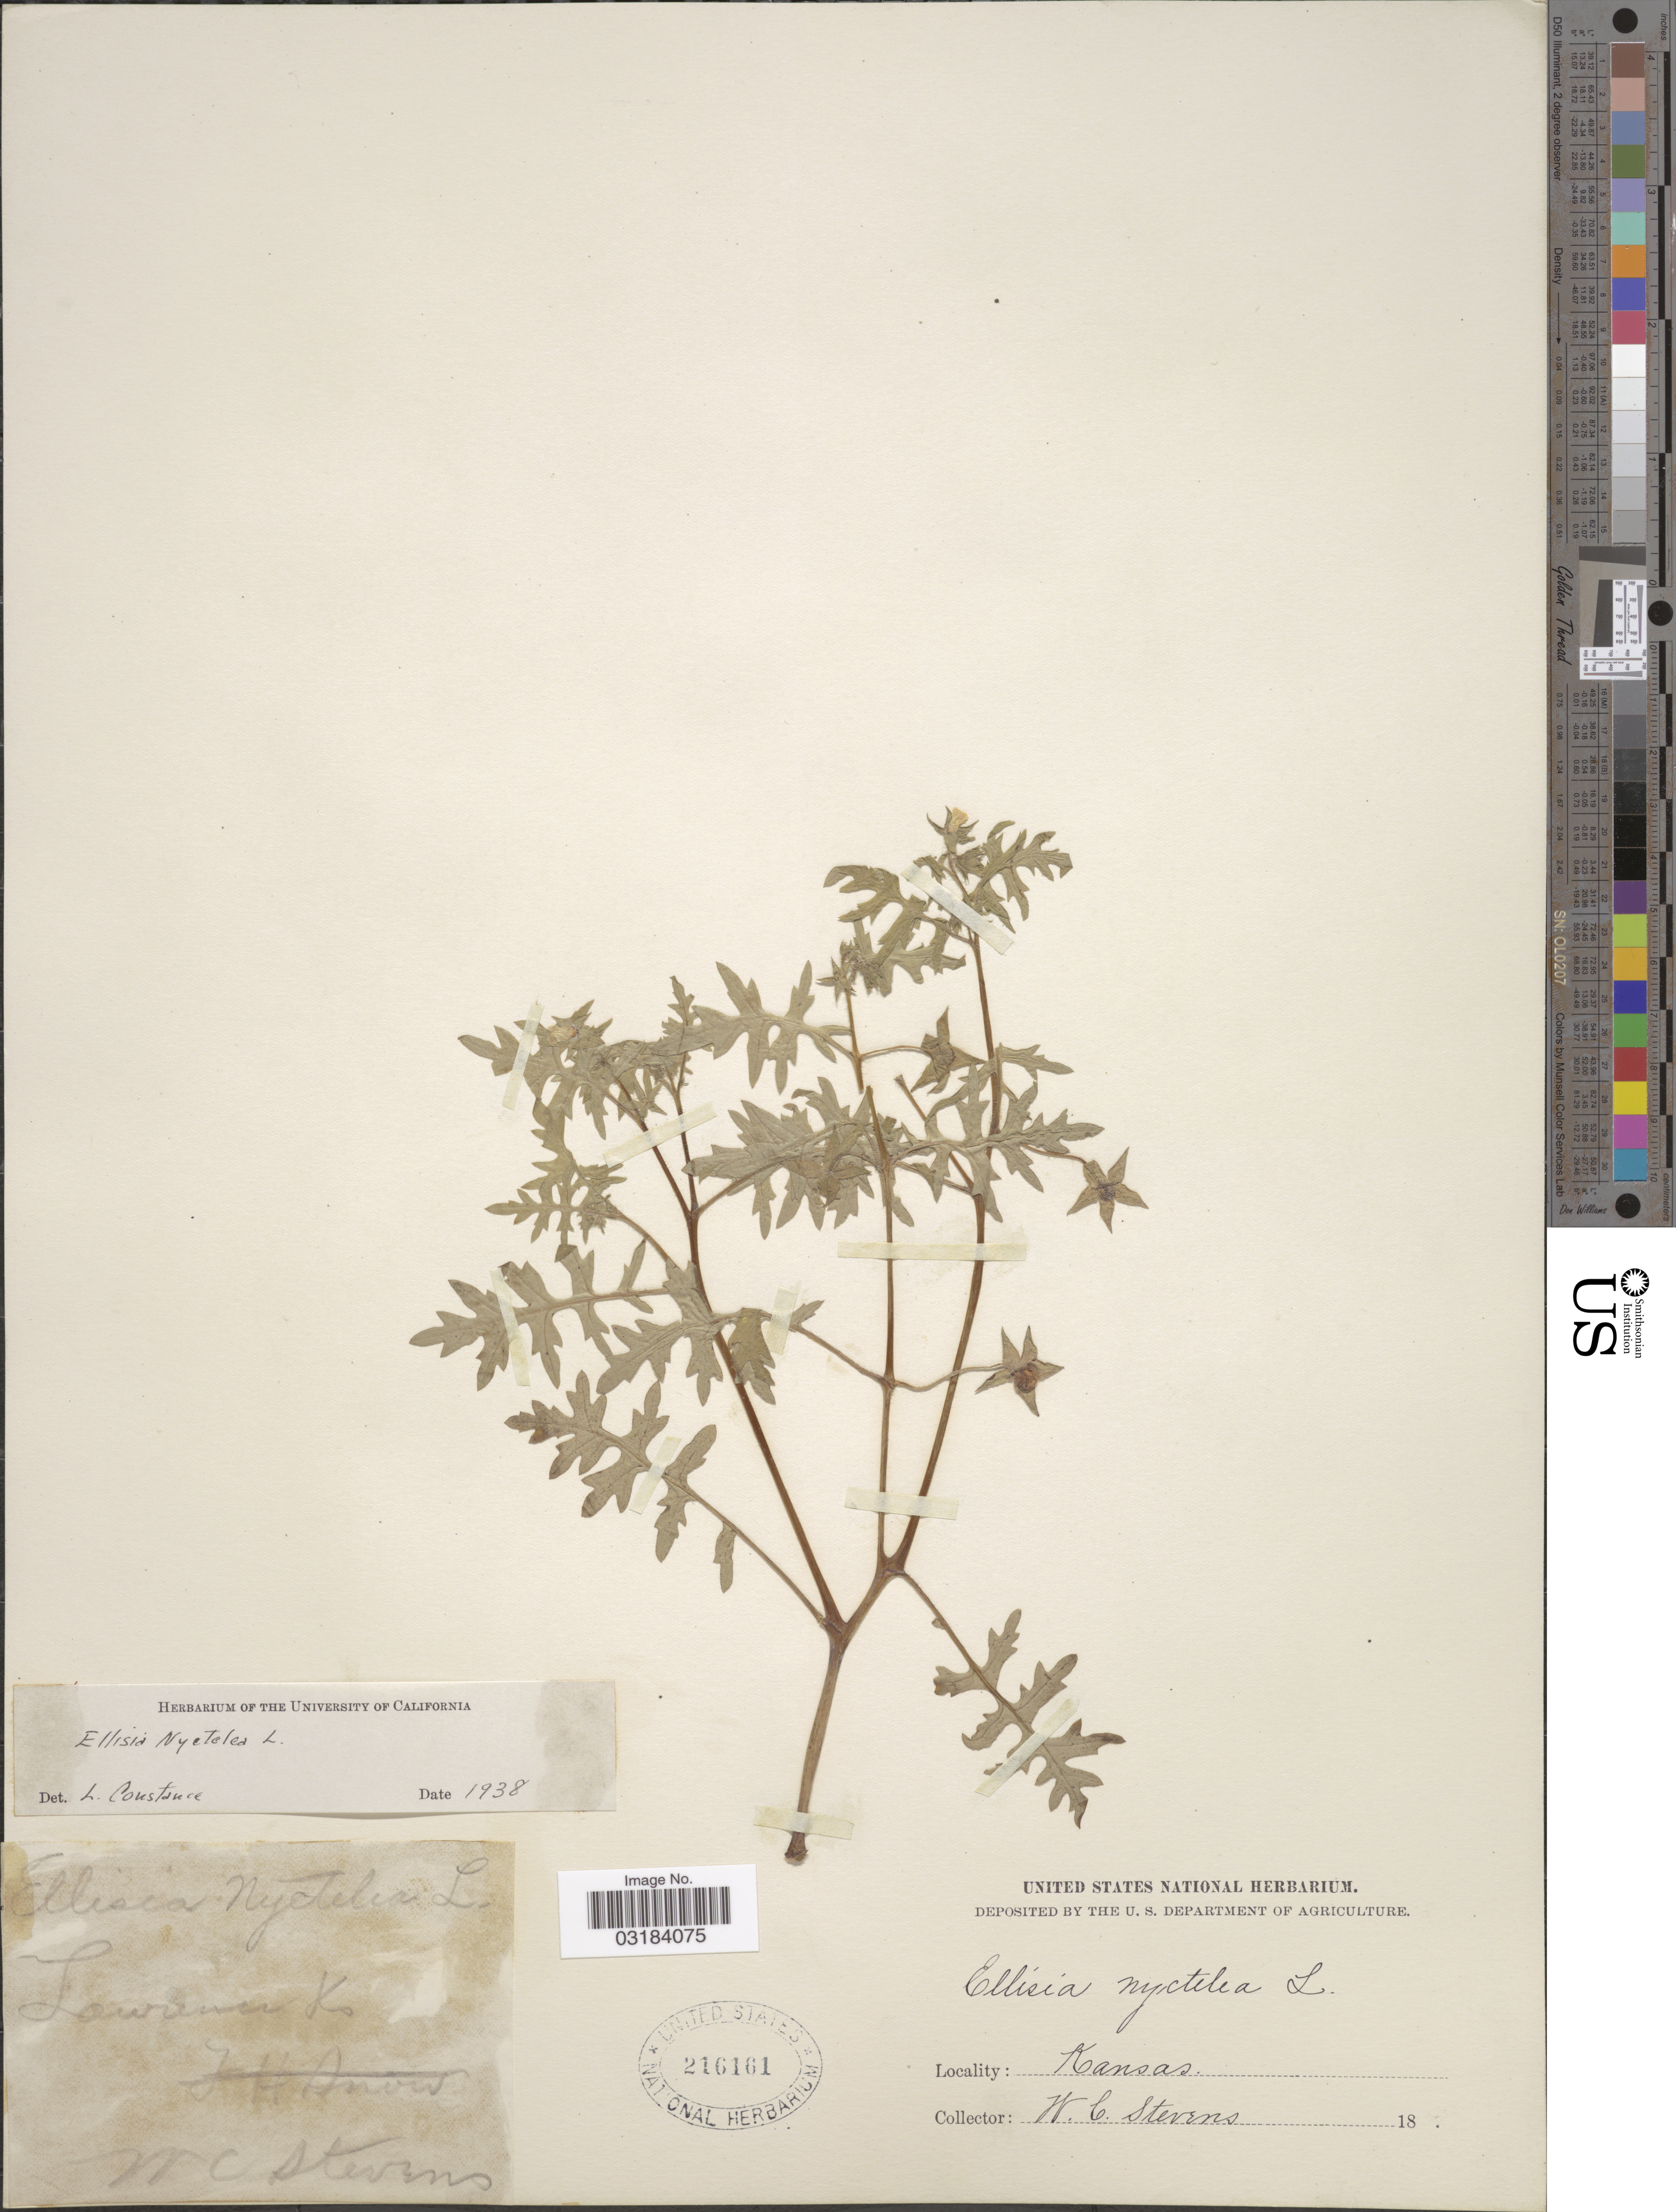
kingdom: Plantae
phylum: Tracheophyta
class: Magnoliopsida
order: Boraginales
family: Hydrophyllaceae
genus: Ellisia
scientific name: Ellisia nyctelea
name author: L.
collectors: W. C. Stevens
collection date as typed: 18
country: United States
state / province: Kansas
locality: Lawrence.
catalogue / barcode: US 216161